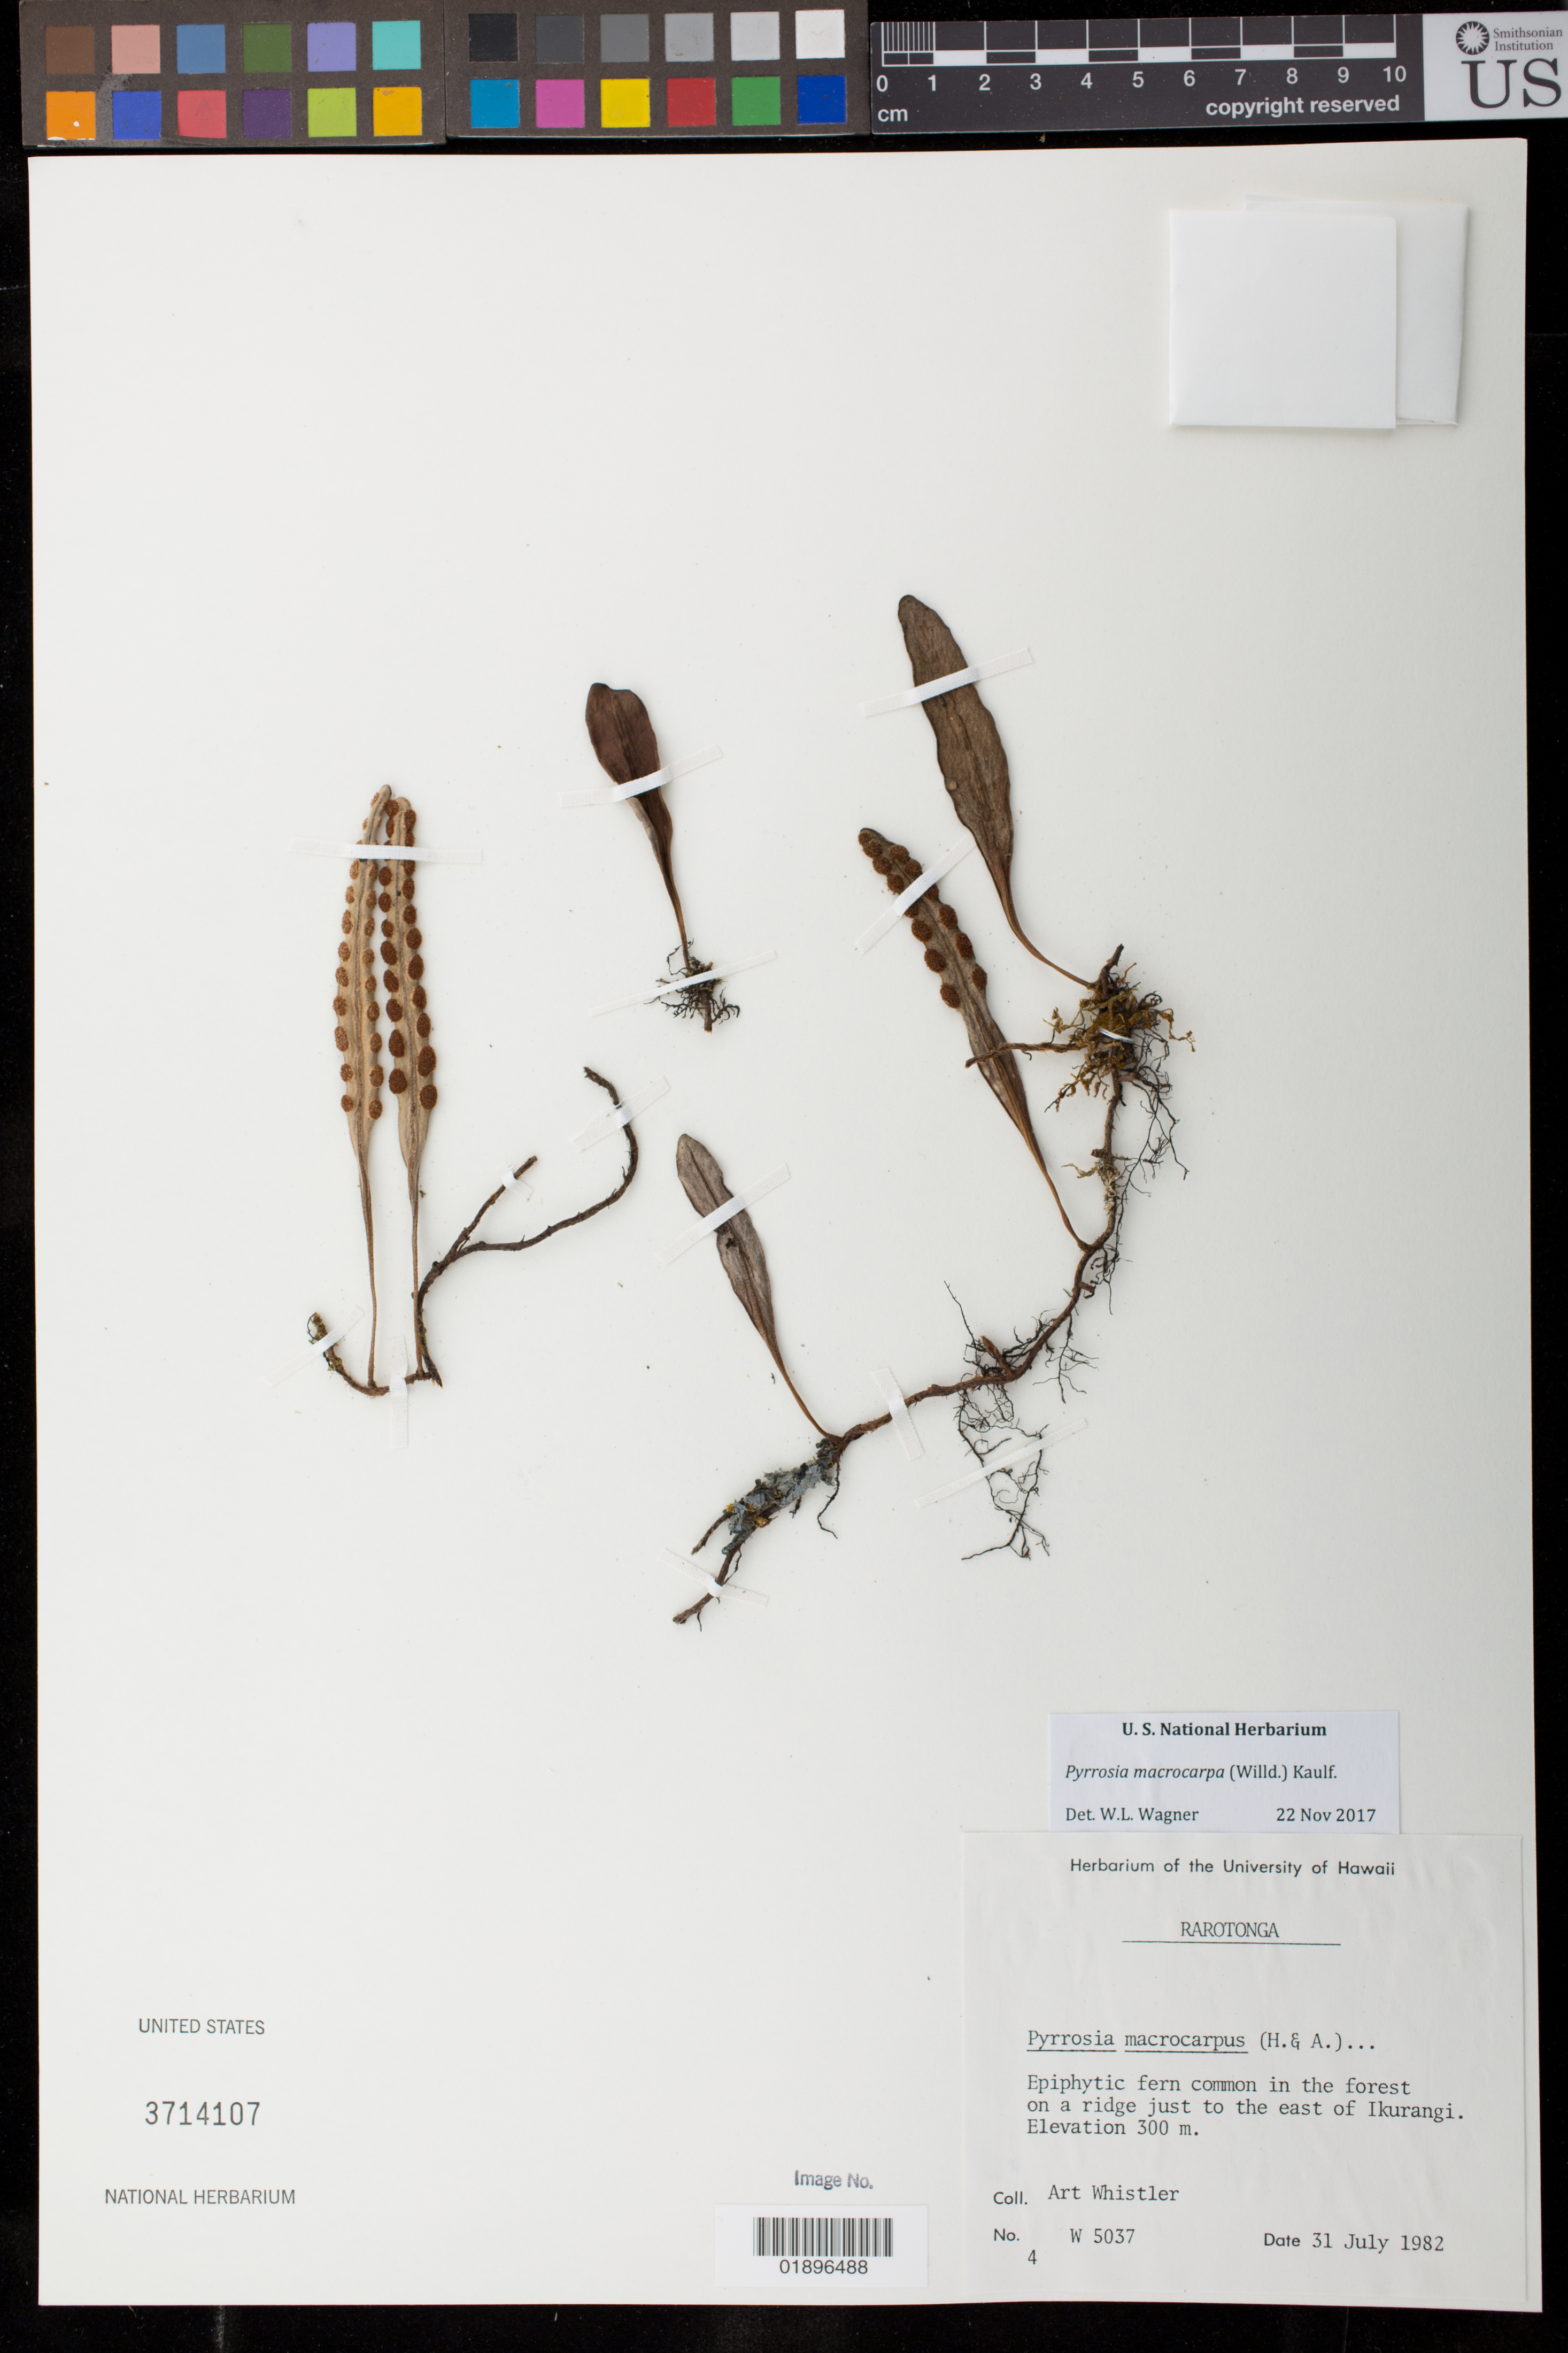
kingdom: Plantae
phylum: Tracheophyta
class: Polypodiopsida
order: Polypodiales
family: Polypodiaceae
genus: Pyrrosia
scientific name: Pyrrosia macrocarpa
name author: (Willd.) Kaulf.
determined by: Wagner, W. L., (BOT), Smithsonian Institution - National Museum of Natural History (UNITED STATES)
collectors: A. Whistler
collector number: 5037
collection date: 1982-07-31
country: Cook Islands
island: Rarotonga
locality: On the ridge just to the east of Ikurangi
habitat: Forest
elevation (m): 300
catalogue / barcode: US 3714107